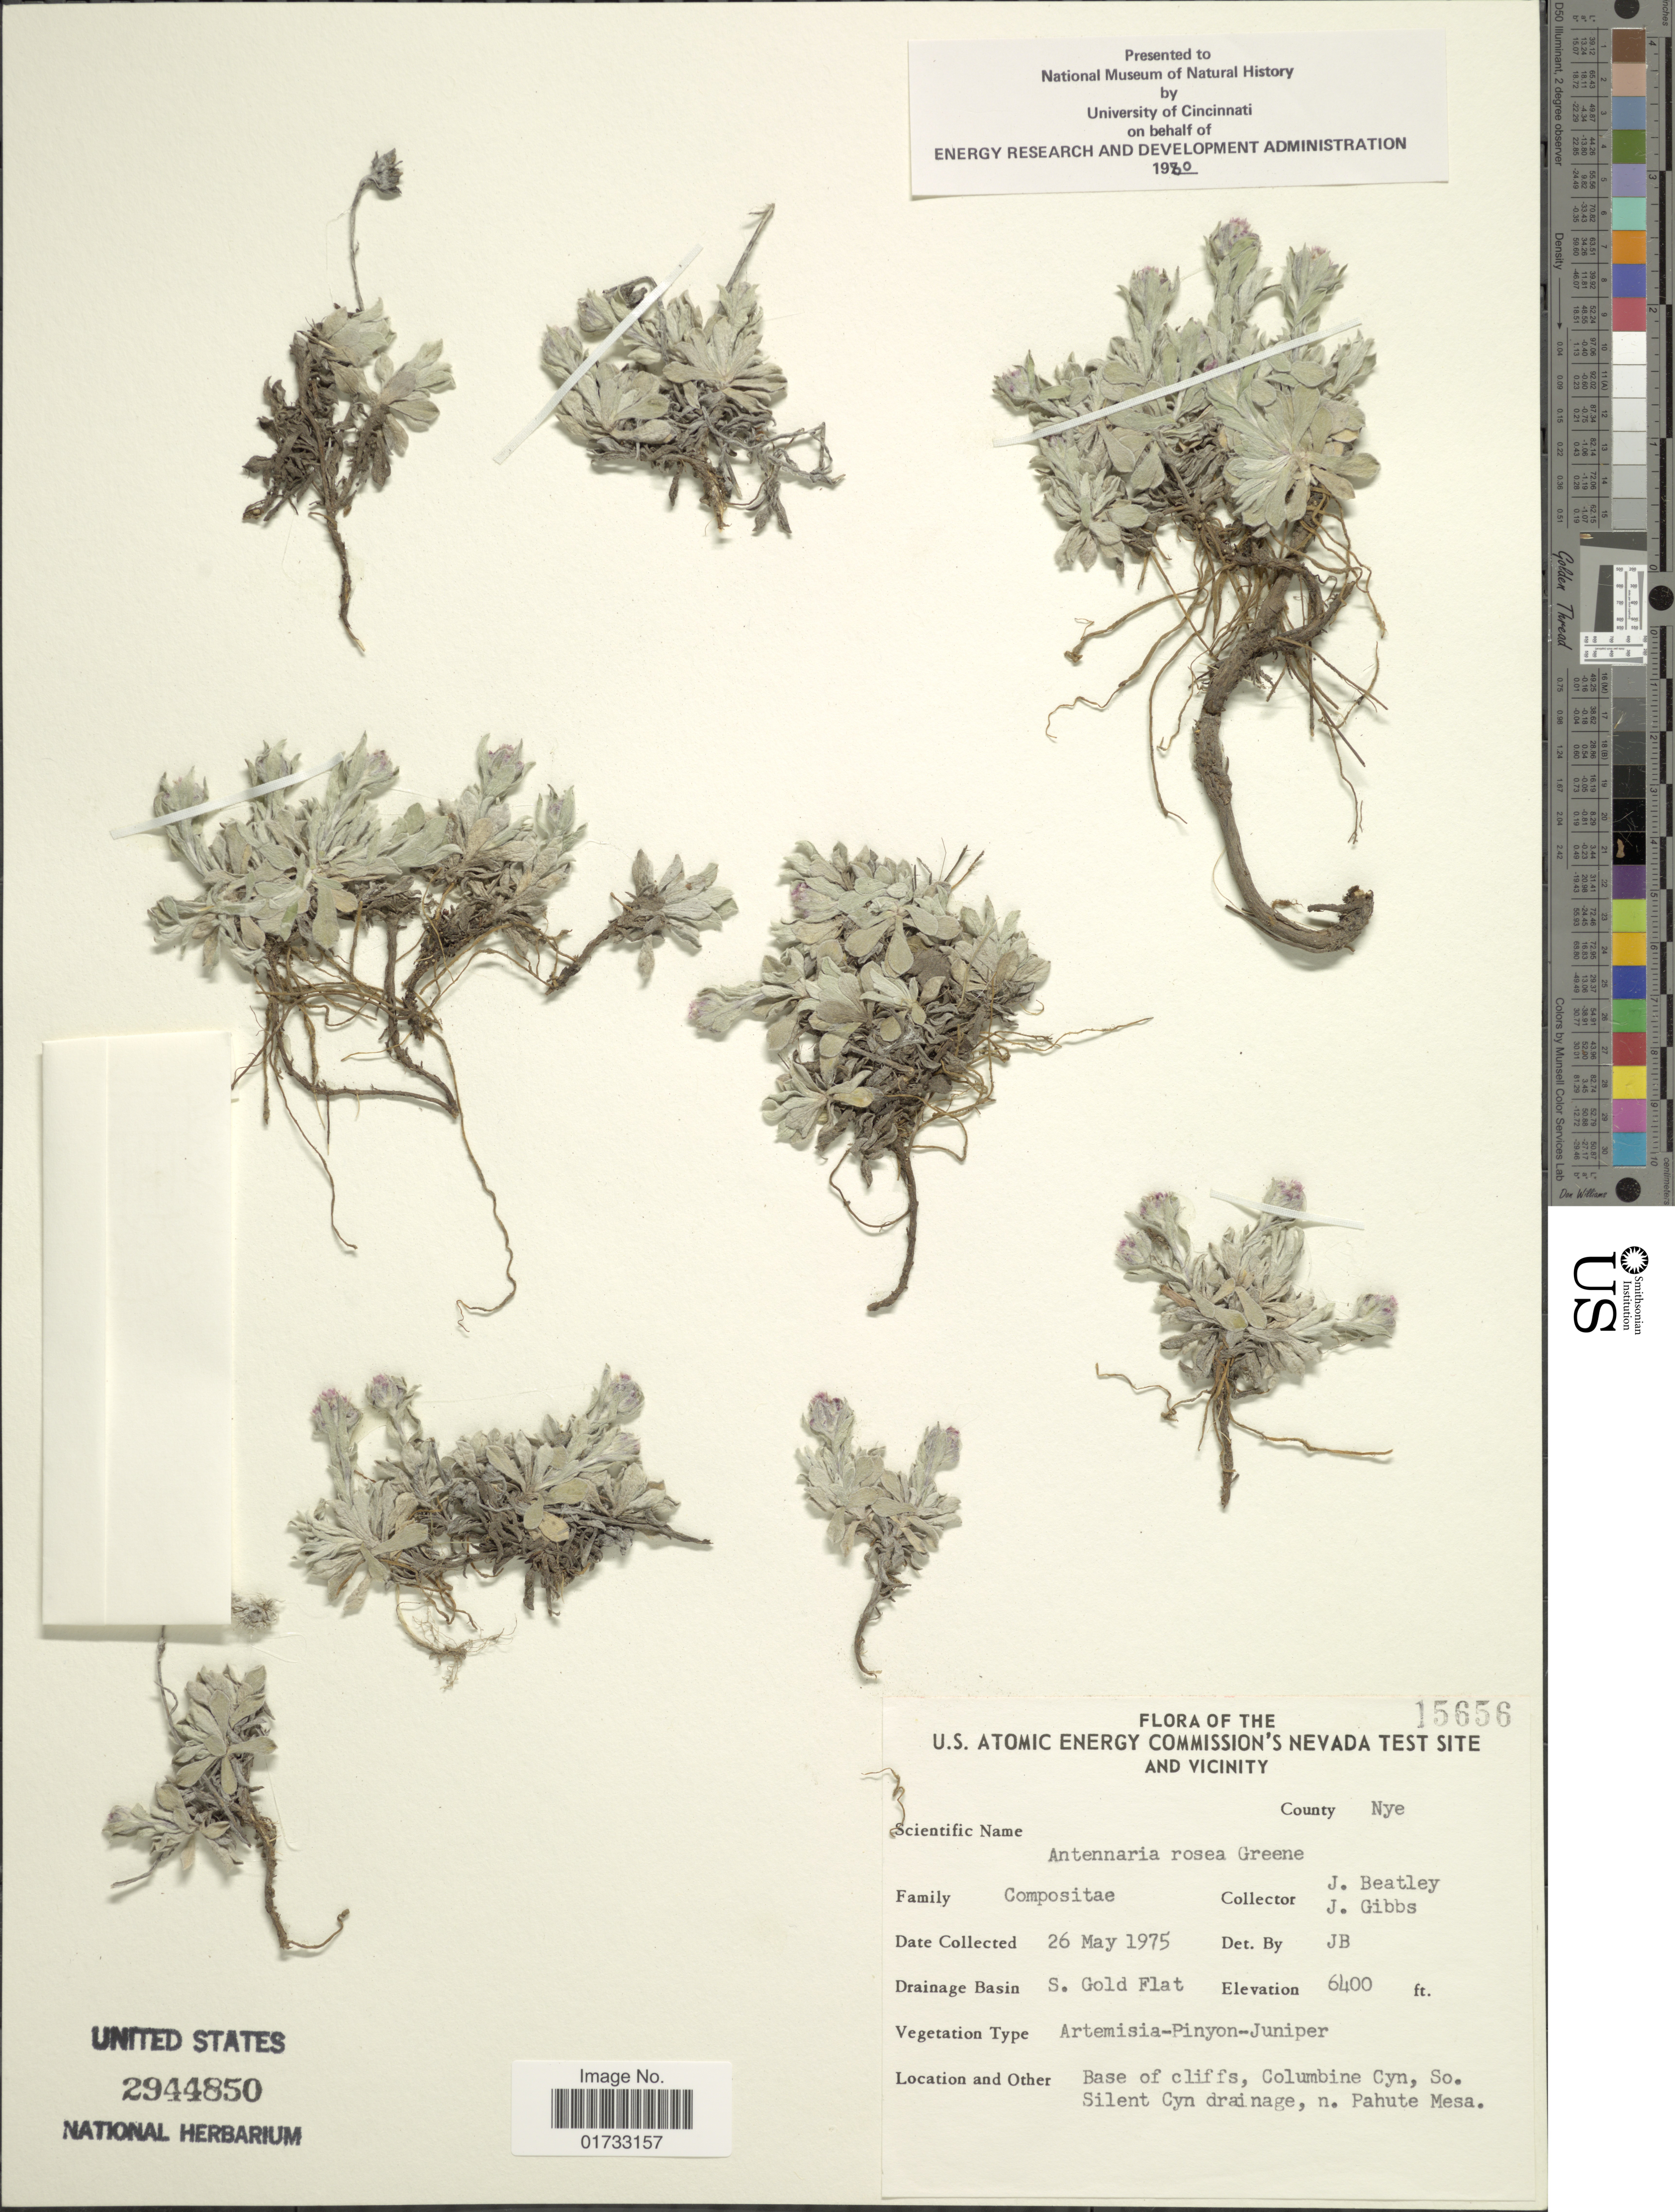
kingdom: Plantae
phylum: Tracheophyta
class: Magnoliopsida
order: Asterales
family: Asteraceae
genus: Antennaria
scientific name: Antennaria rosea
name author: Greene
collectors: J. C. Beatley & J. Gibbs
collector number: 15656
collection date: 1975-05-26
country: United States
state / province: Nevada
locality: U.S. Atomic Energy Commision's Nevada Test Site and Vicinity, S. Gold Flat, base of cliffs, Columbine Cyn, So. Silent Cyn drainage, n. Pahute Mesa, County Nye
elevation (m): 1951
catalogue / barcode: US 2944850